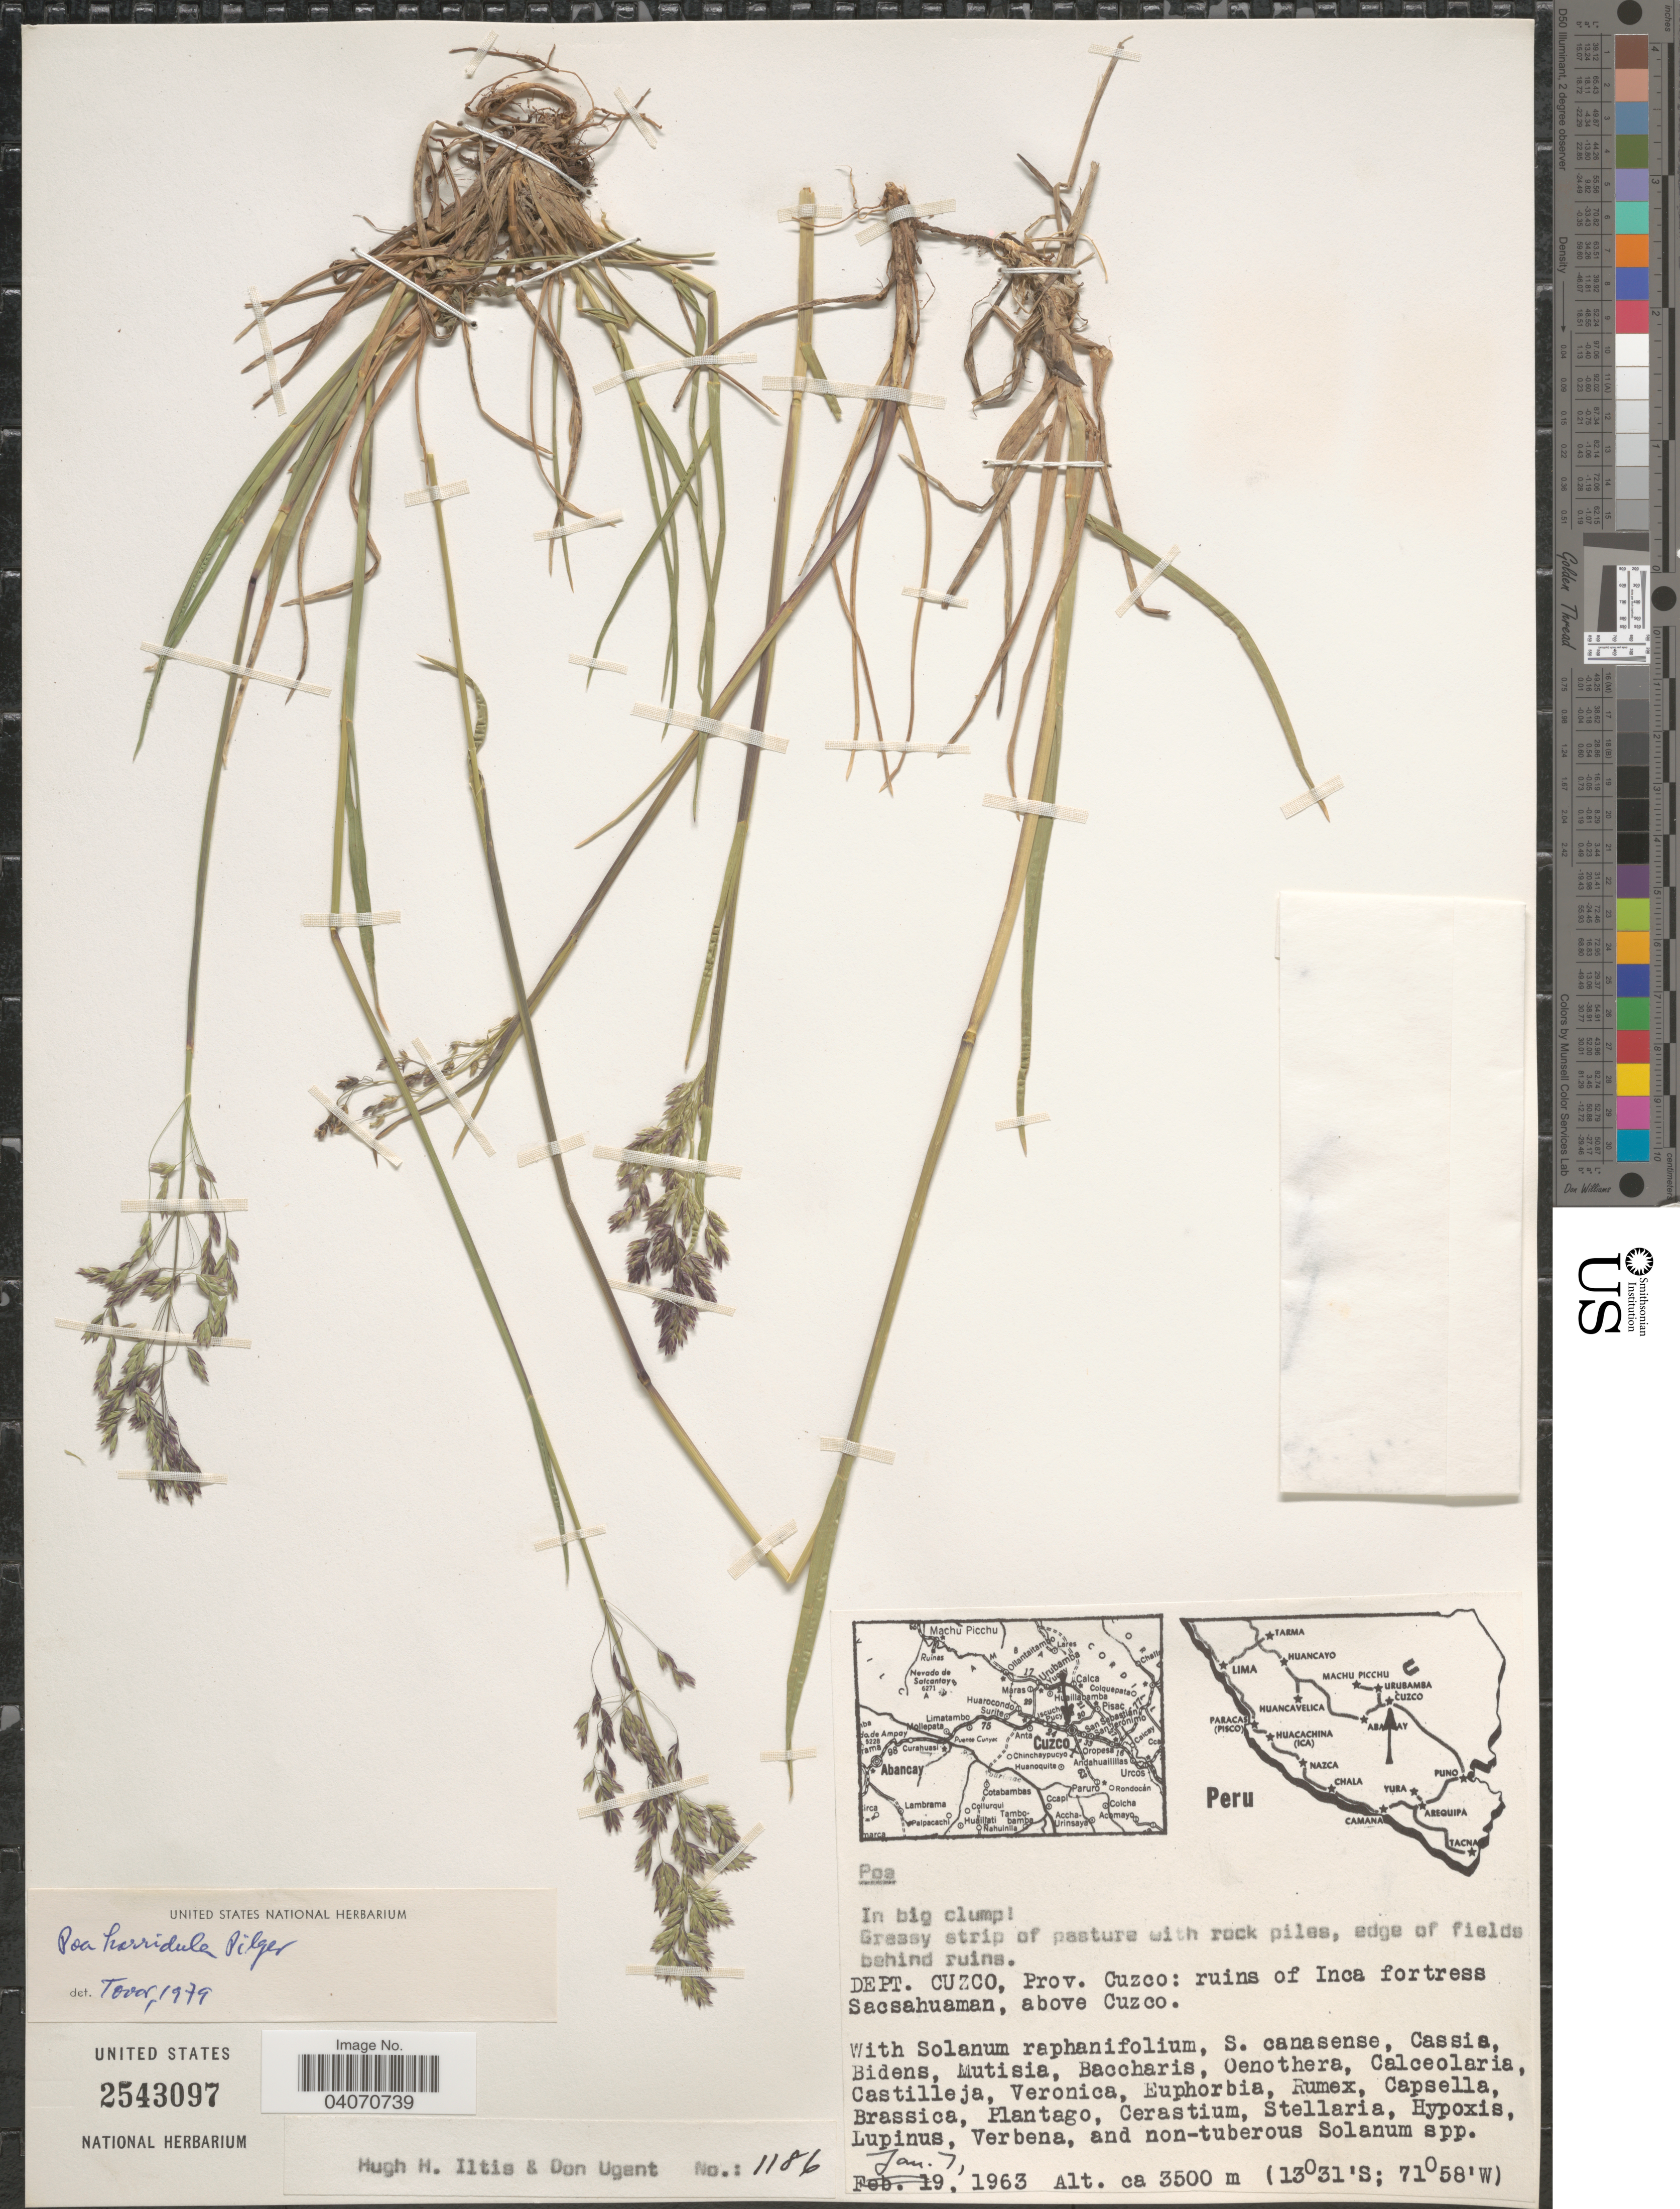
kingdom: Plantae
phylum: Tracheophyta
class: Liliopsida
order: Poales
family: Poaceae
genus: Poa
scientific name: Poa horridula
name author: Pilg.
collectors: H. Iltis & D. Ugent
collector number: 1186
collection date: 1963-01-07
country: Peru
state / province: Cusco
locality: Edge of fields behind ruins. Dept. Cuzco, Prov. Cuzco: ruins of Inca fortress Sacsahuaman, above Cuzco.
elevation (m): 3500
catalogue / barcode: US 2543097